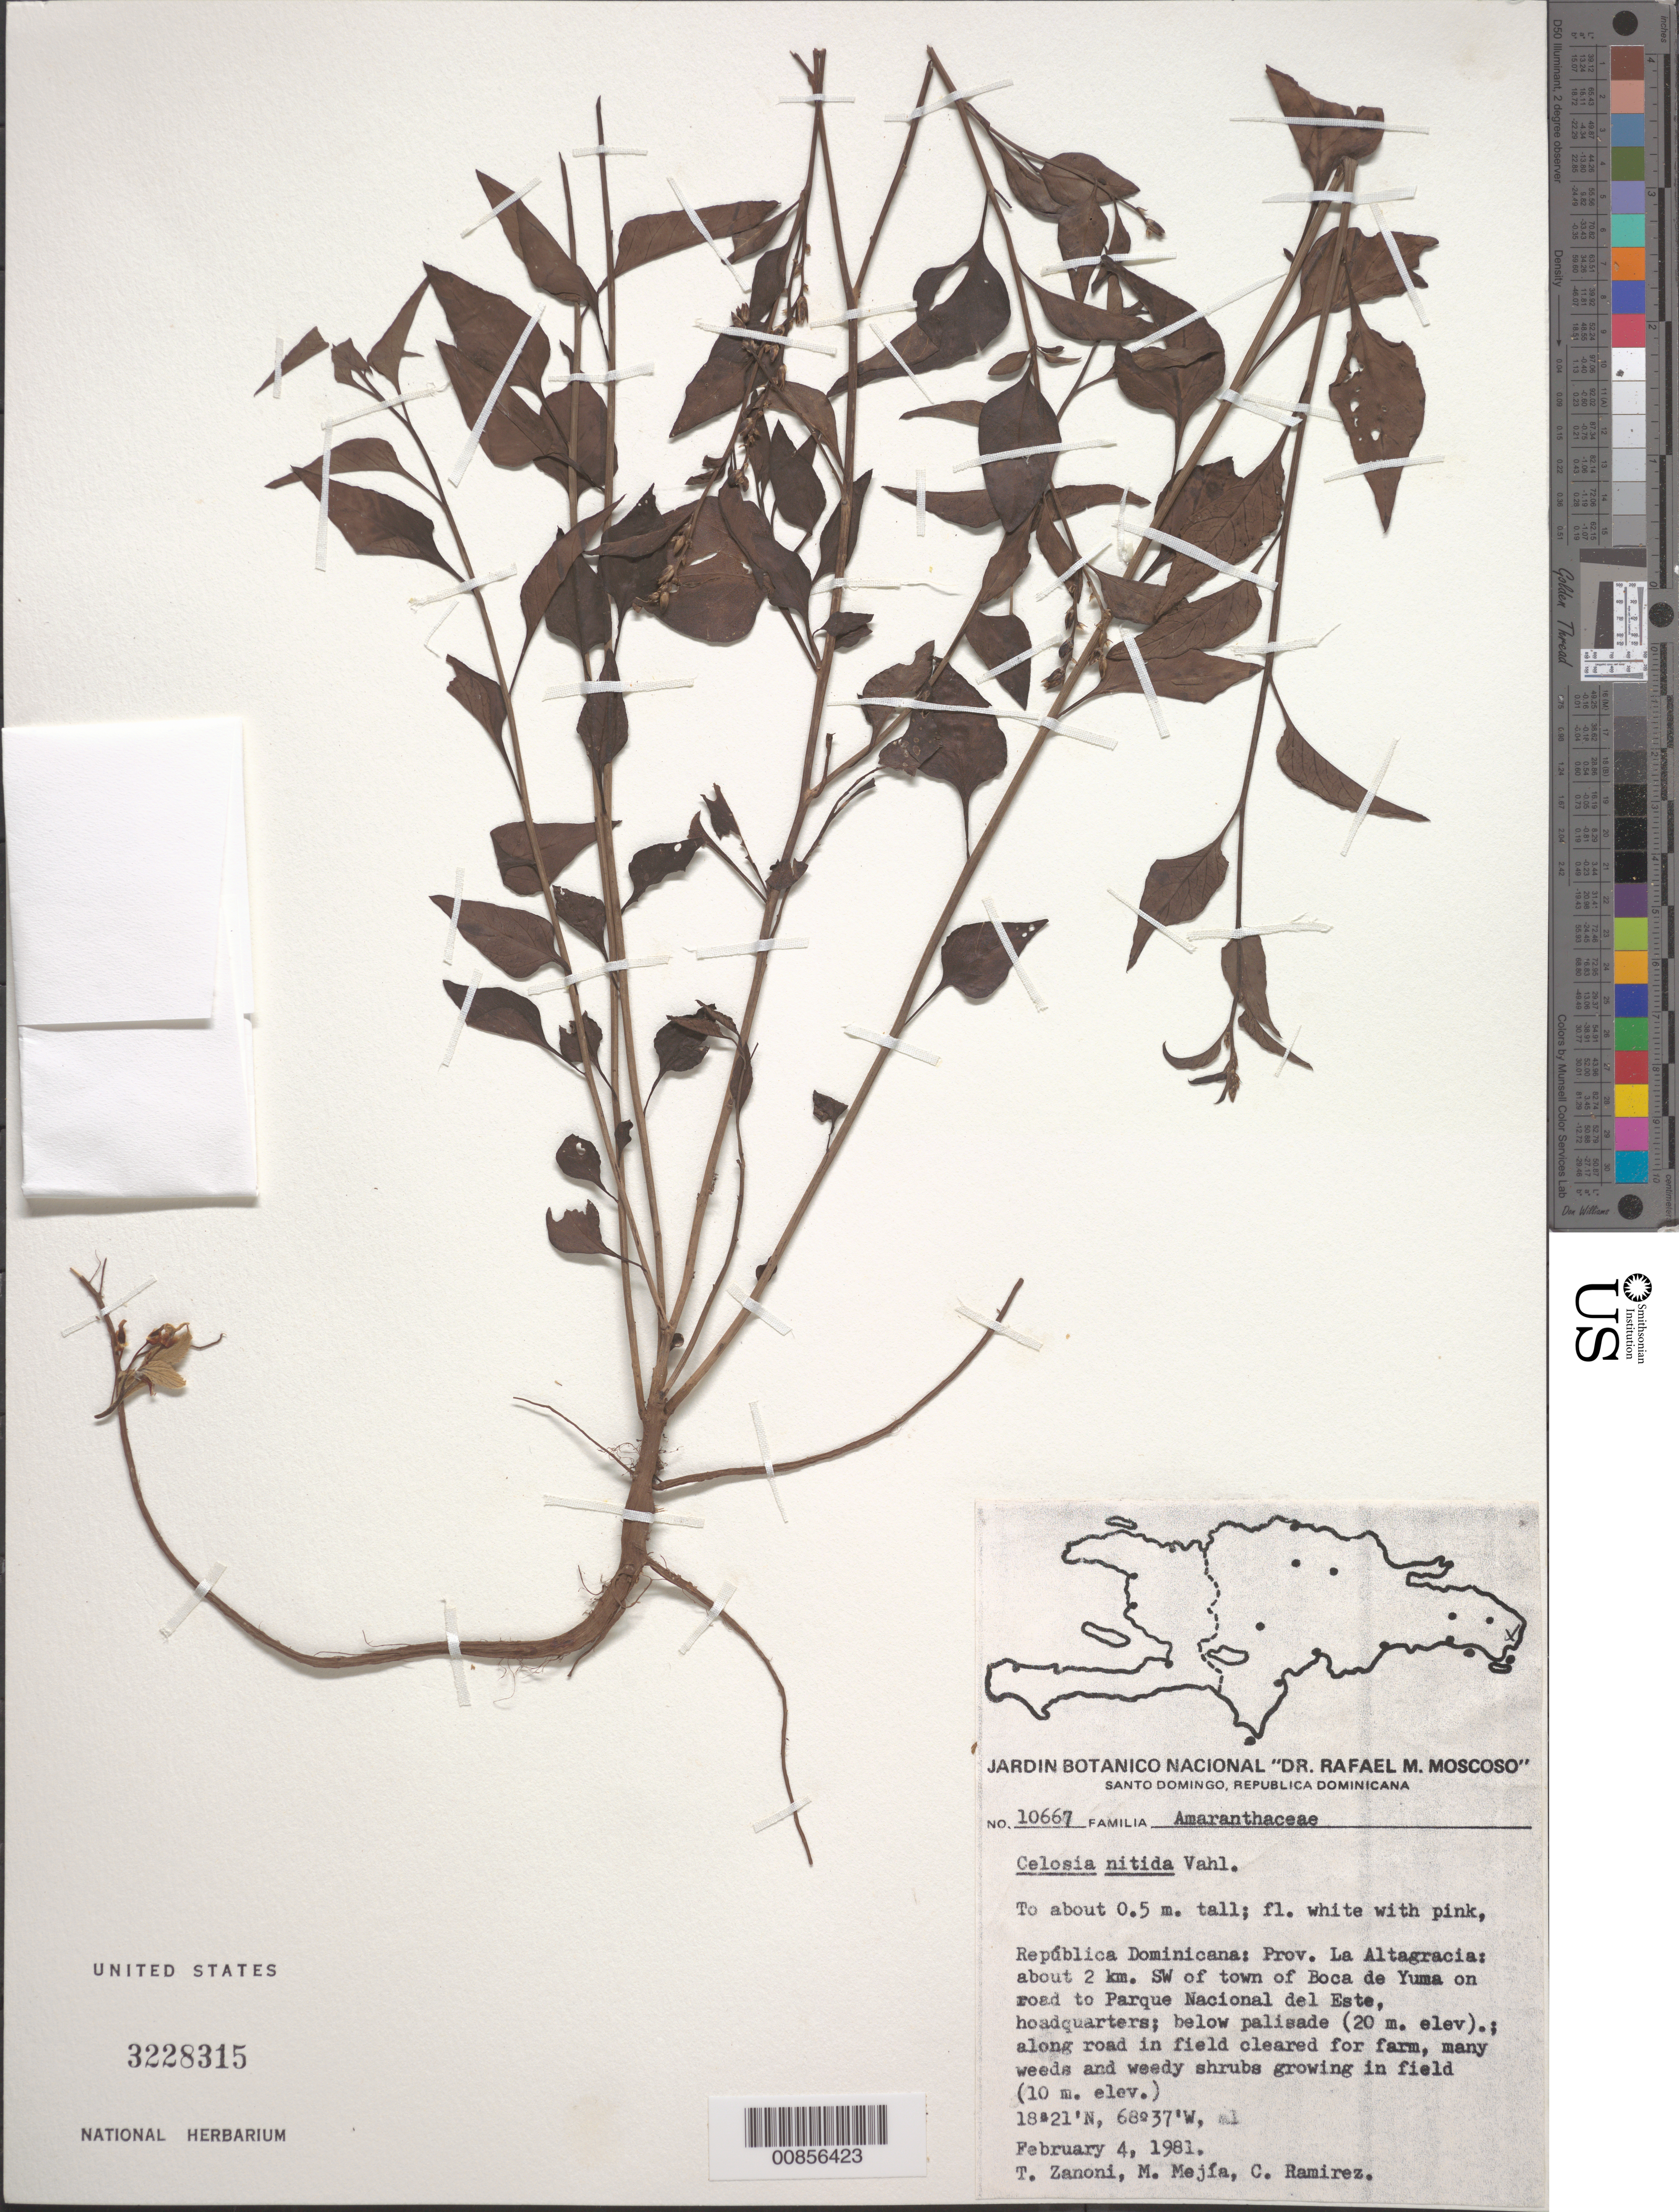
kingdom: Plantae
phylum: Tracheophyta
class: Magnoliopsida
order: Caryophyllales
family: Amaranthaceae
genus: Celosia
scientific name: Celosia nitida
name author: Vahl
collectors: T. A. Zanoni, M. Mejia & C. Ramirez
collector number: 10667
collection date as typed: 04 Feb 1981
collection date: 1981-02-04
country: Dominican Republic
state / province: La Altagracia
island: Hispaniola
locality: About 2 km. SW of town of Boca de Yuma on road to Parque Nacional del Este, headquarters; below palisade (20 m. elev.); along road in field cleared for farm (10 m. elev.).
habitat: Along field cleared for farm, many weedy shrubs growing in field.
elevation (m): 10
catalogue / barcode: US 3228315